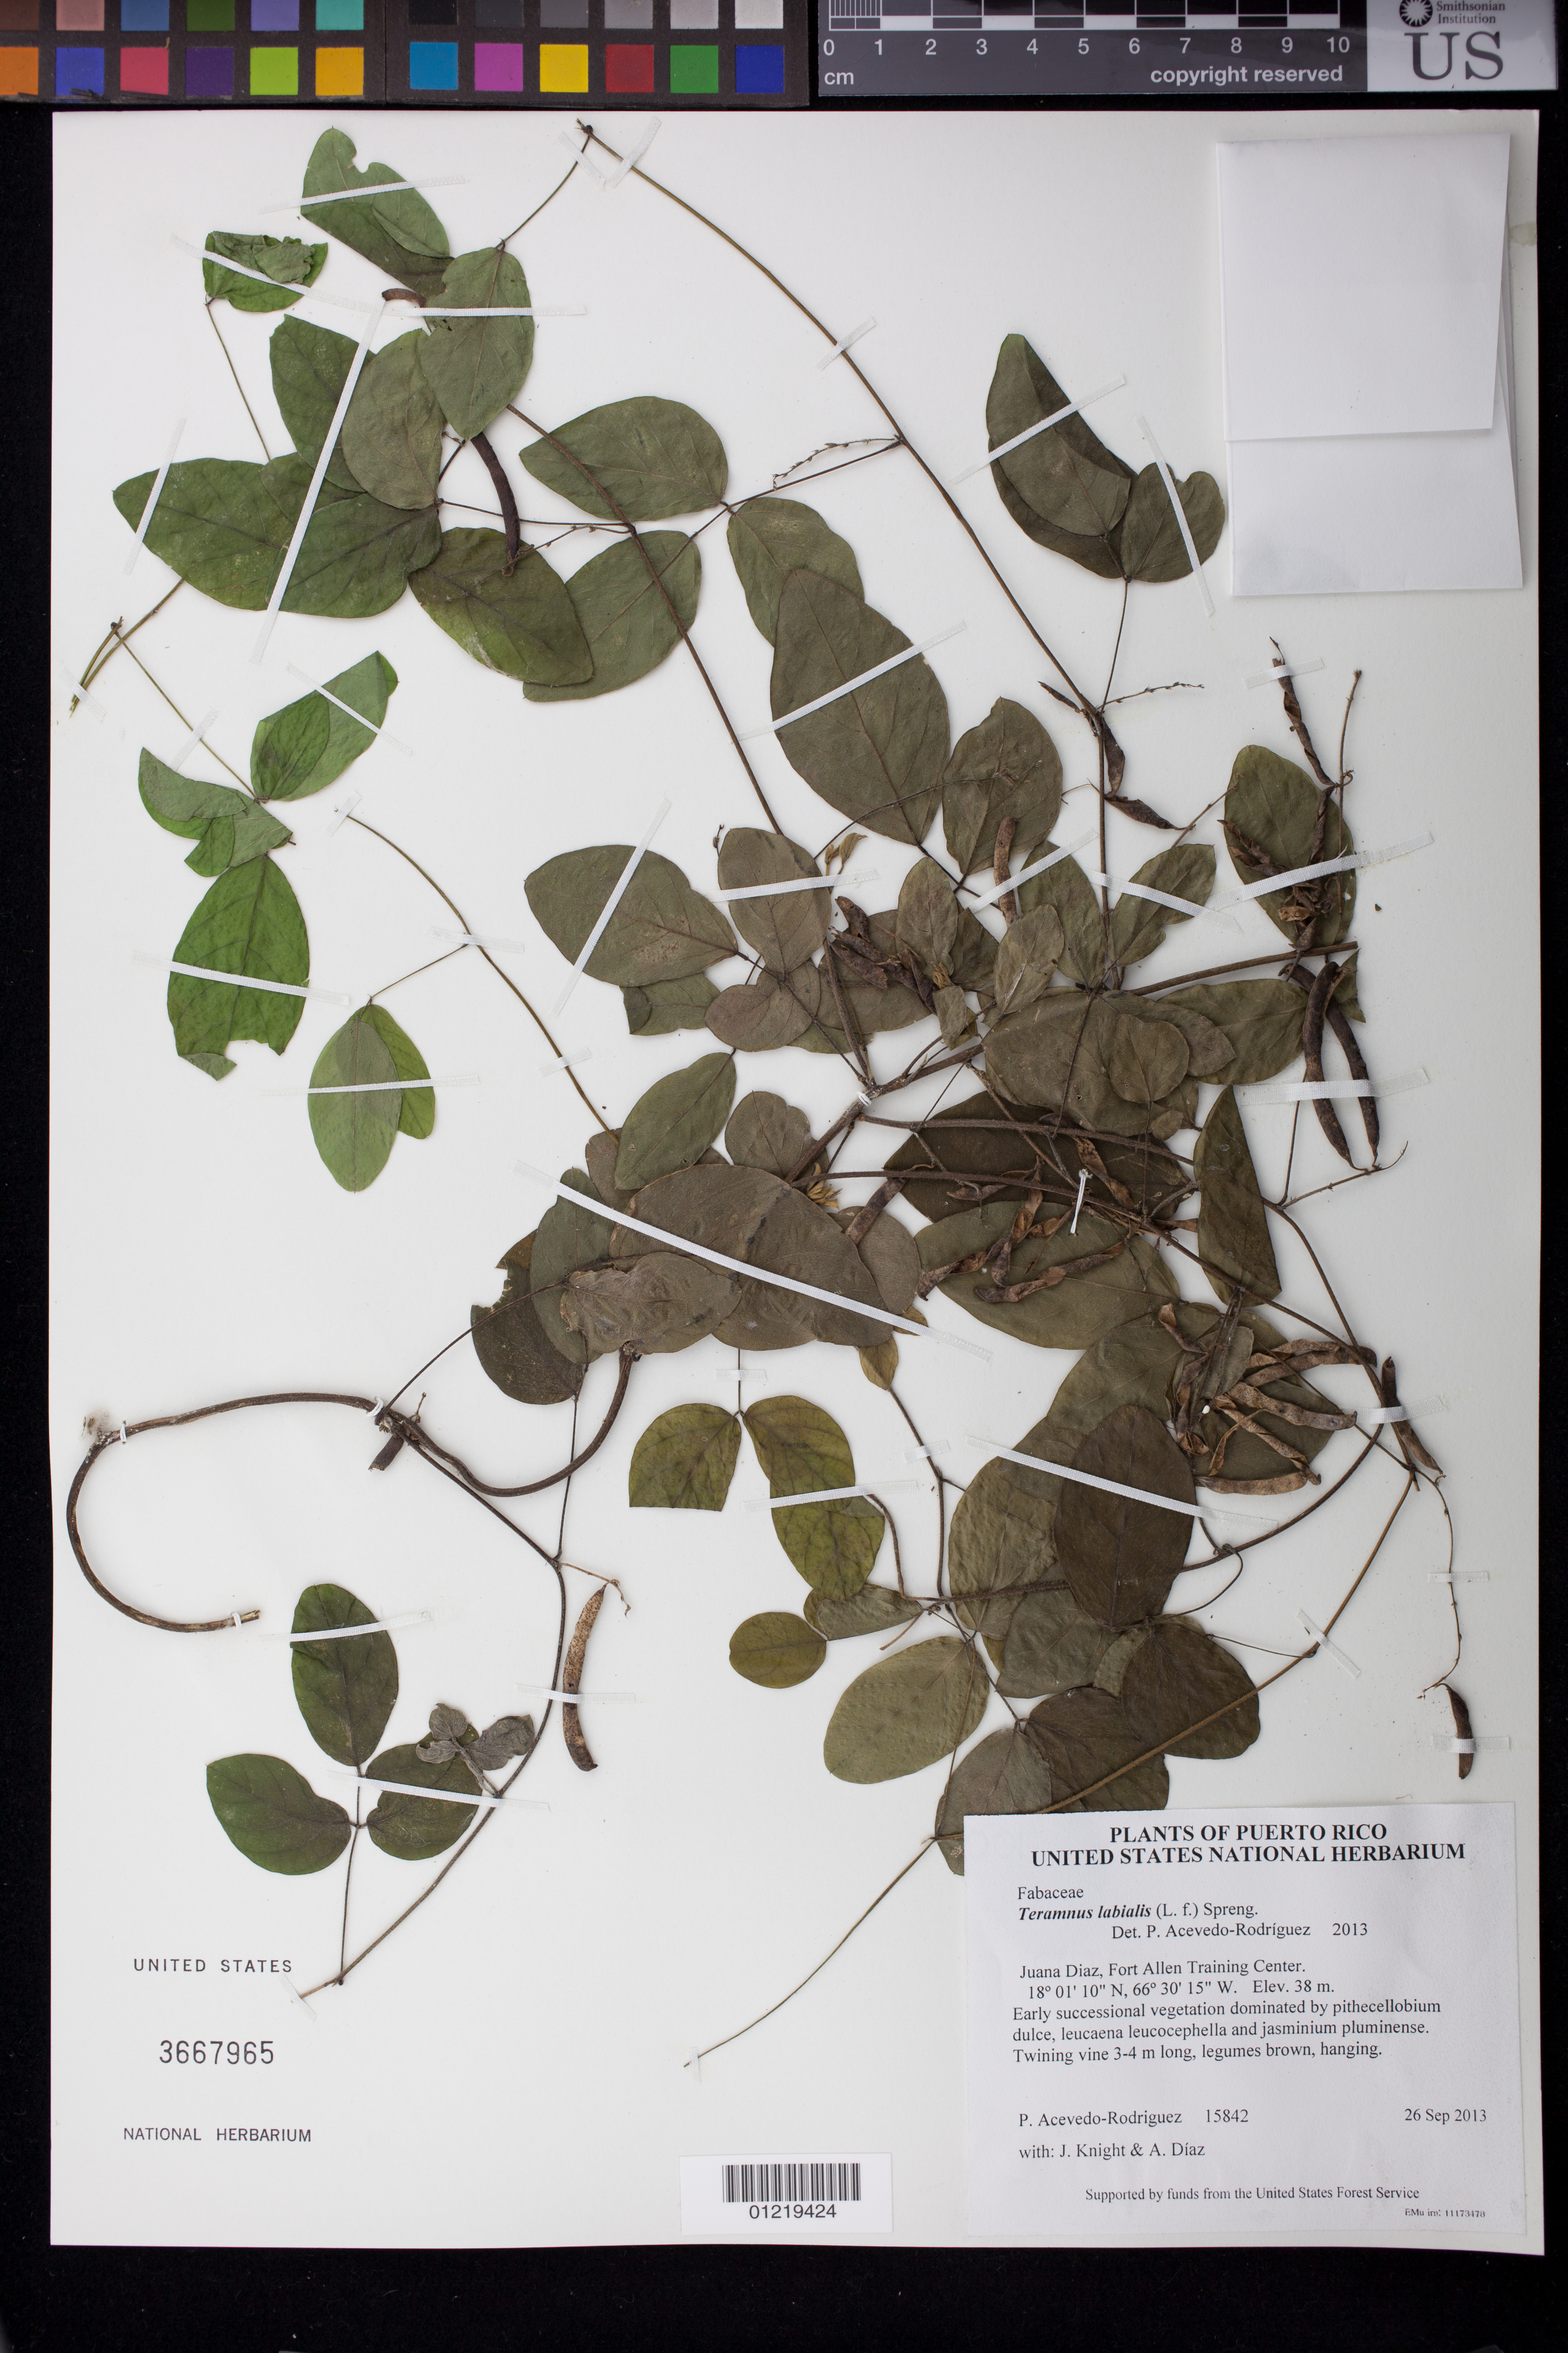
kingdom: Plantae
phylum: Tracheophyta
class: Magnoliopsida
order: Fabales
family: Fabaceae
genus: Teramnus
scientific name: Teramnus labialis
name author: (L. f.) Spreng.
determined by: Acevedo-Rodríguez, P., (BOT), Smithsonian Institution - National Museum of Natural History (UNITED STATES)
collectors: P. Acevedo-Rodr., J. Knight & A. Díaz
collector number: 15842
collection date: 2013-09-26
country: Puerto Rico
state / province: Juana Diaz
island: Puerto Rico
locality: Fort Allen Training Center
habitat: Early successional vegetation dominated by pithecellobium dulce, leucaena leucocephella and jasminium pluminense.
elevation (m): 38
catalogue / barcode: US 3667965